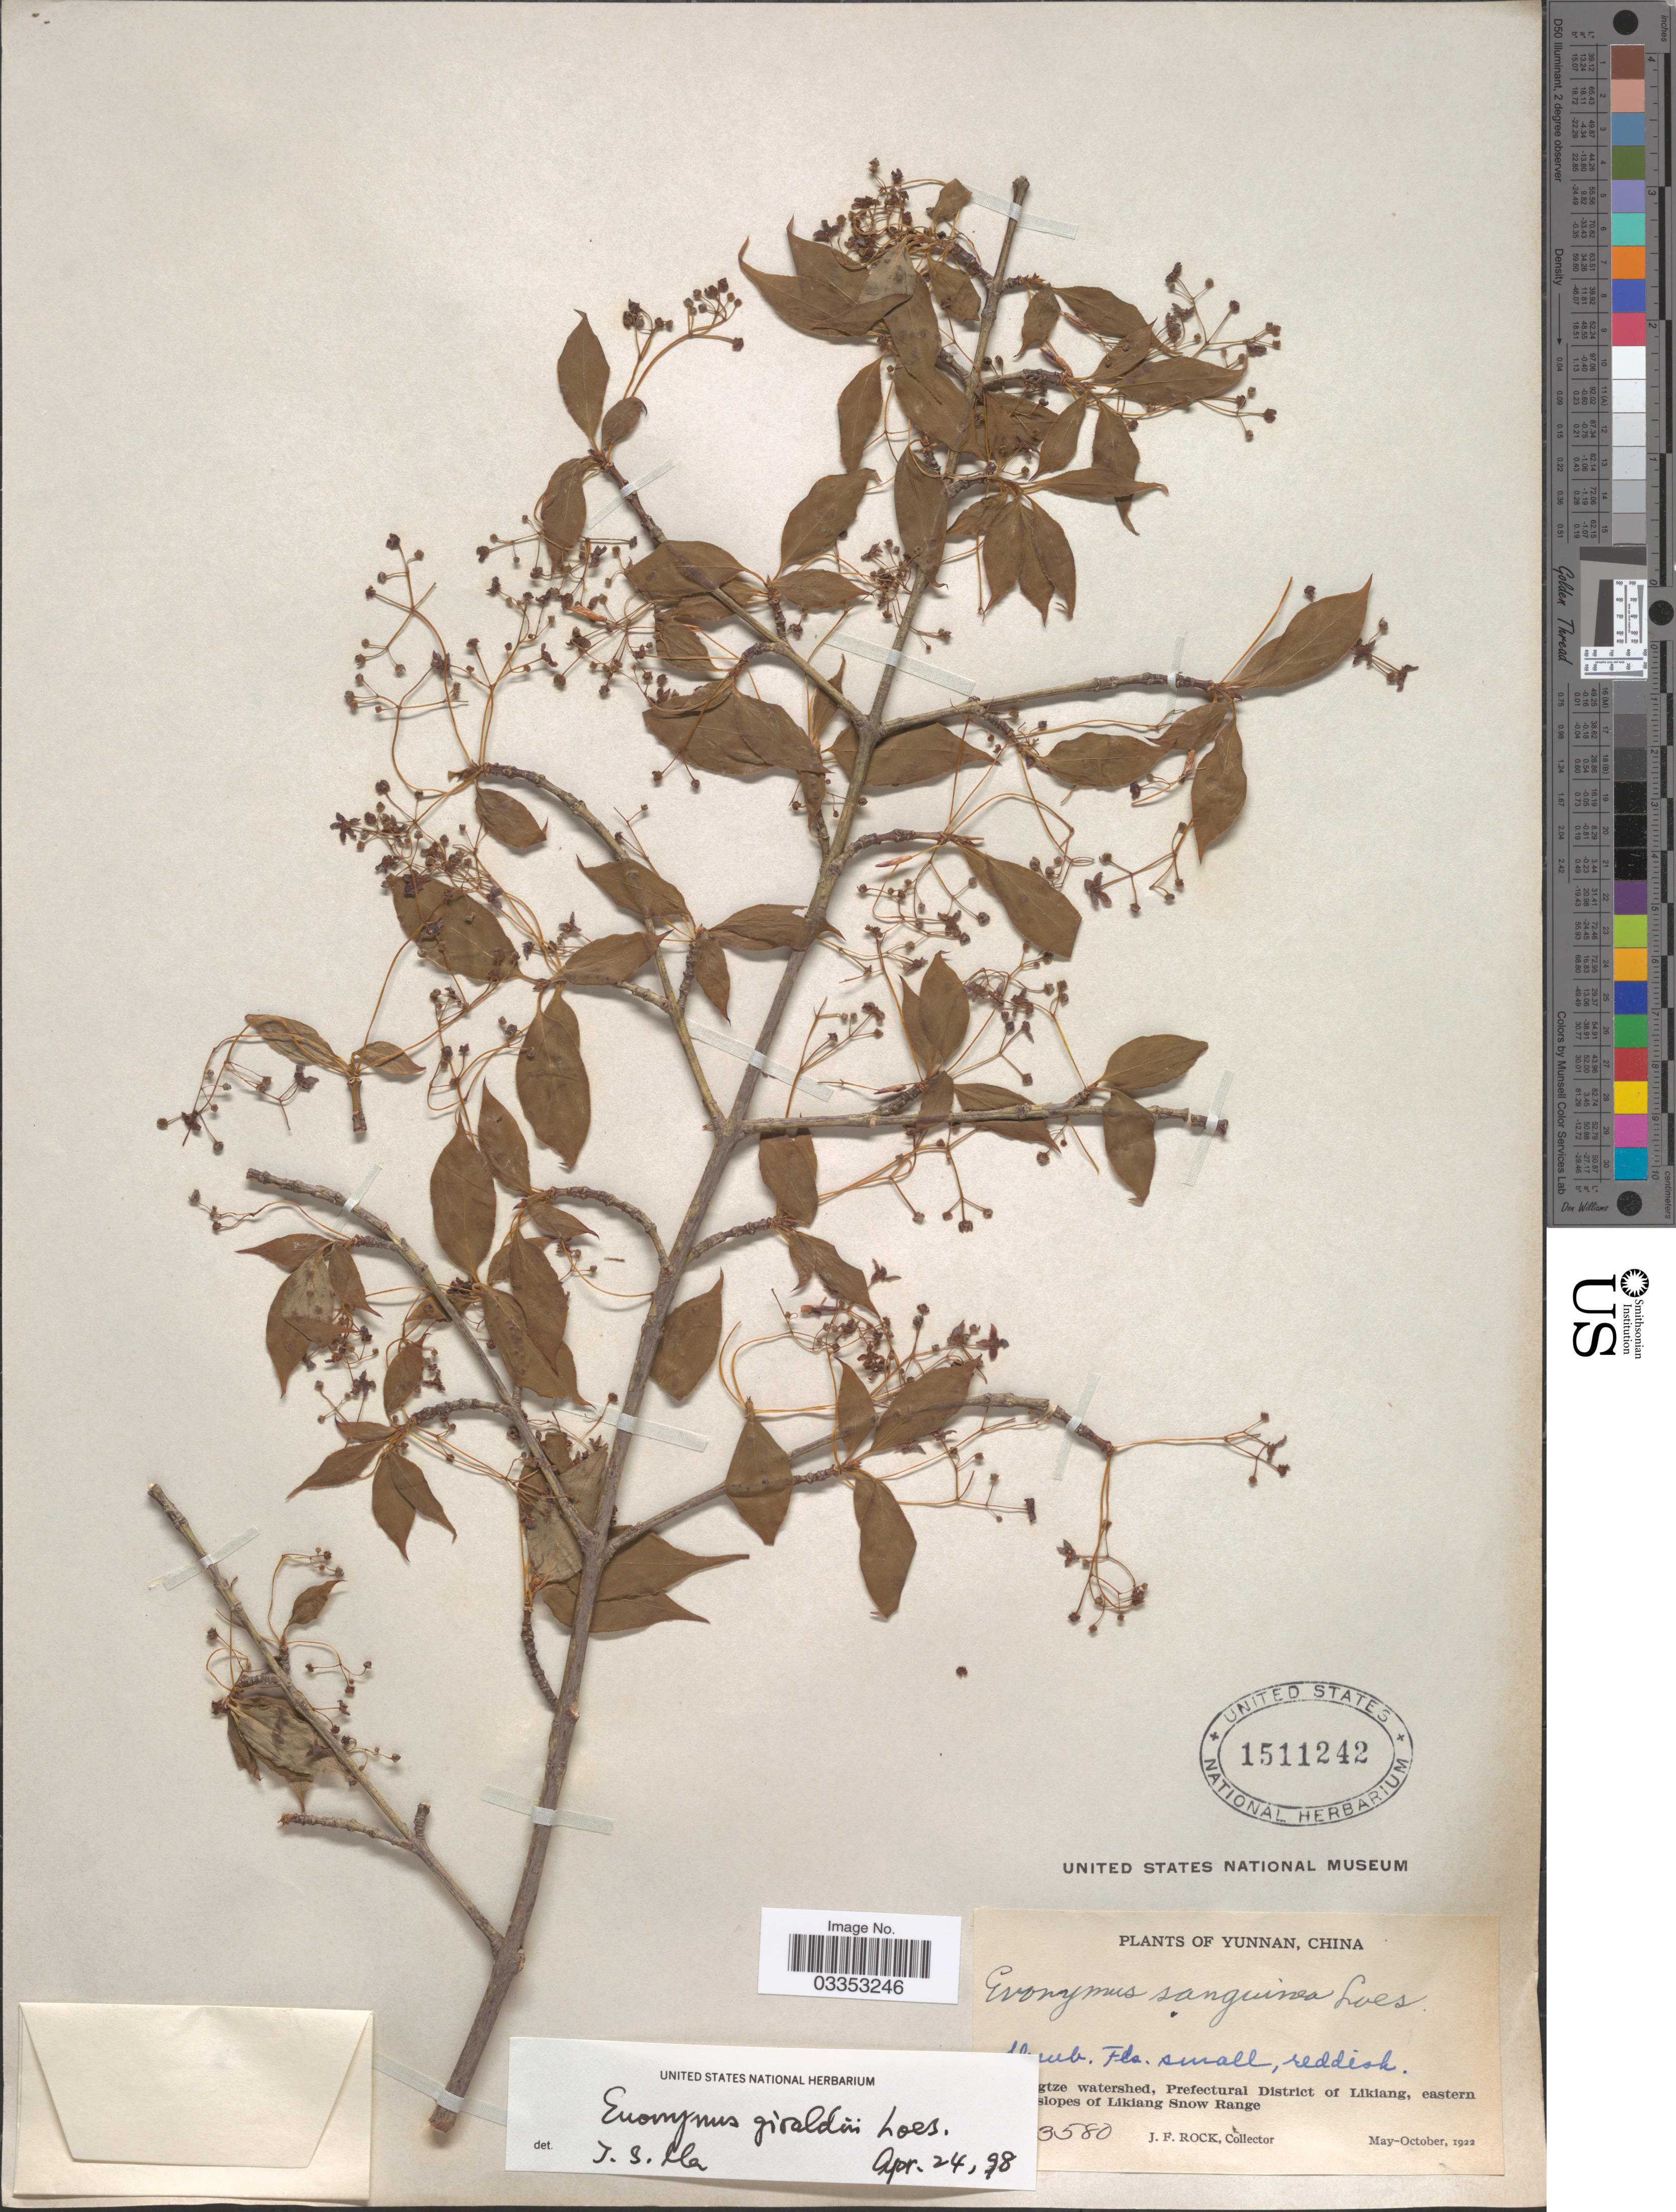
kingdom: Plantae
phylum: Tracheophyta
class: Magnoliopsida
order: Celastrales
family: Celastraceae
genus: Euonymus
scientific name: Euonymus giraldii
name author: Loes. ex Diels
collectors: J. Rock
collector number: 3580?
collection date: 1922-05/1922-10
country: China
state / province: Yunnan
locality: [illegible text]gtze watershed, Prefectural District of Likiang, eastern slopes of Likiang Snow Range.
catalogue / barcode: US 1511242